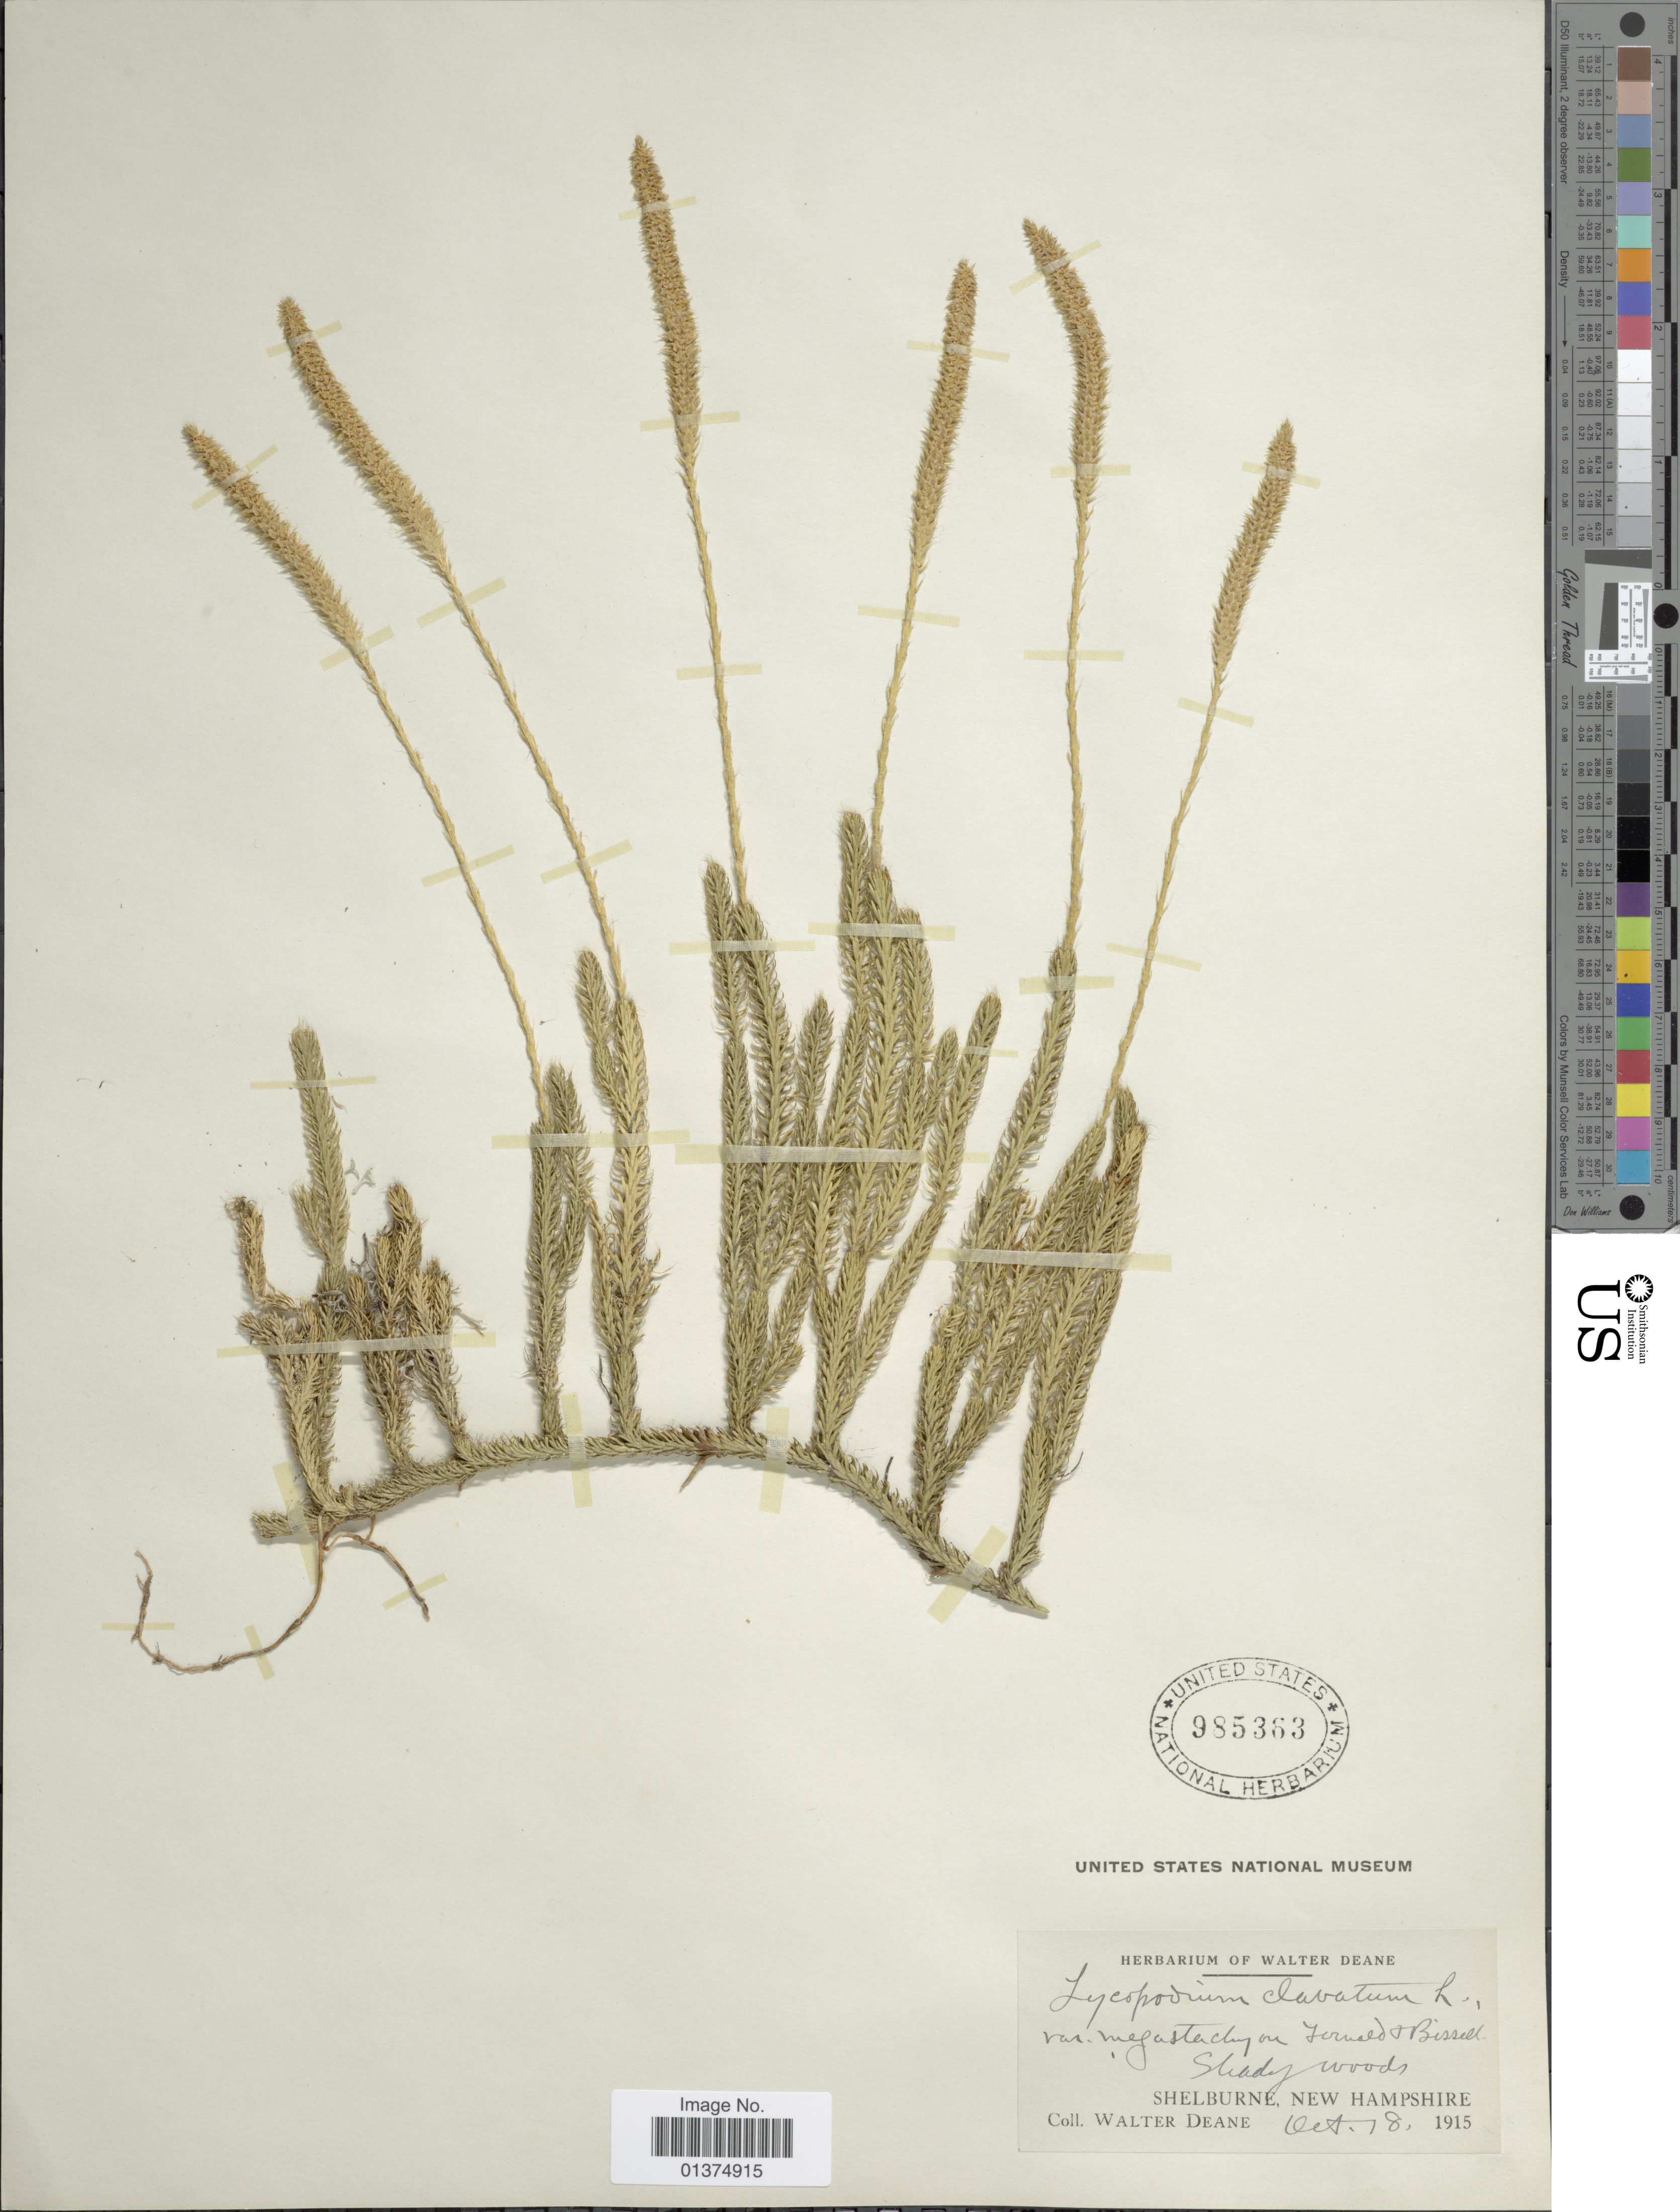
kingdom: Plantae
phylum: Tracheophyta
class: Lycopodiopsida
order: Lycopodiales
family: Lycopodiaceae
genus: Lycopodium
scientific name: Lycopodium lagopus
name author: Zinserl. ex Kuzen.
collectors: W. Deane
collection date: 1915-10-18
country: United States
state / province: New Hampshire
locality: Shelburne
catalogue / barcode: US 985363